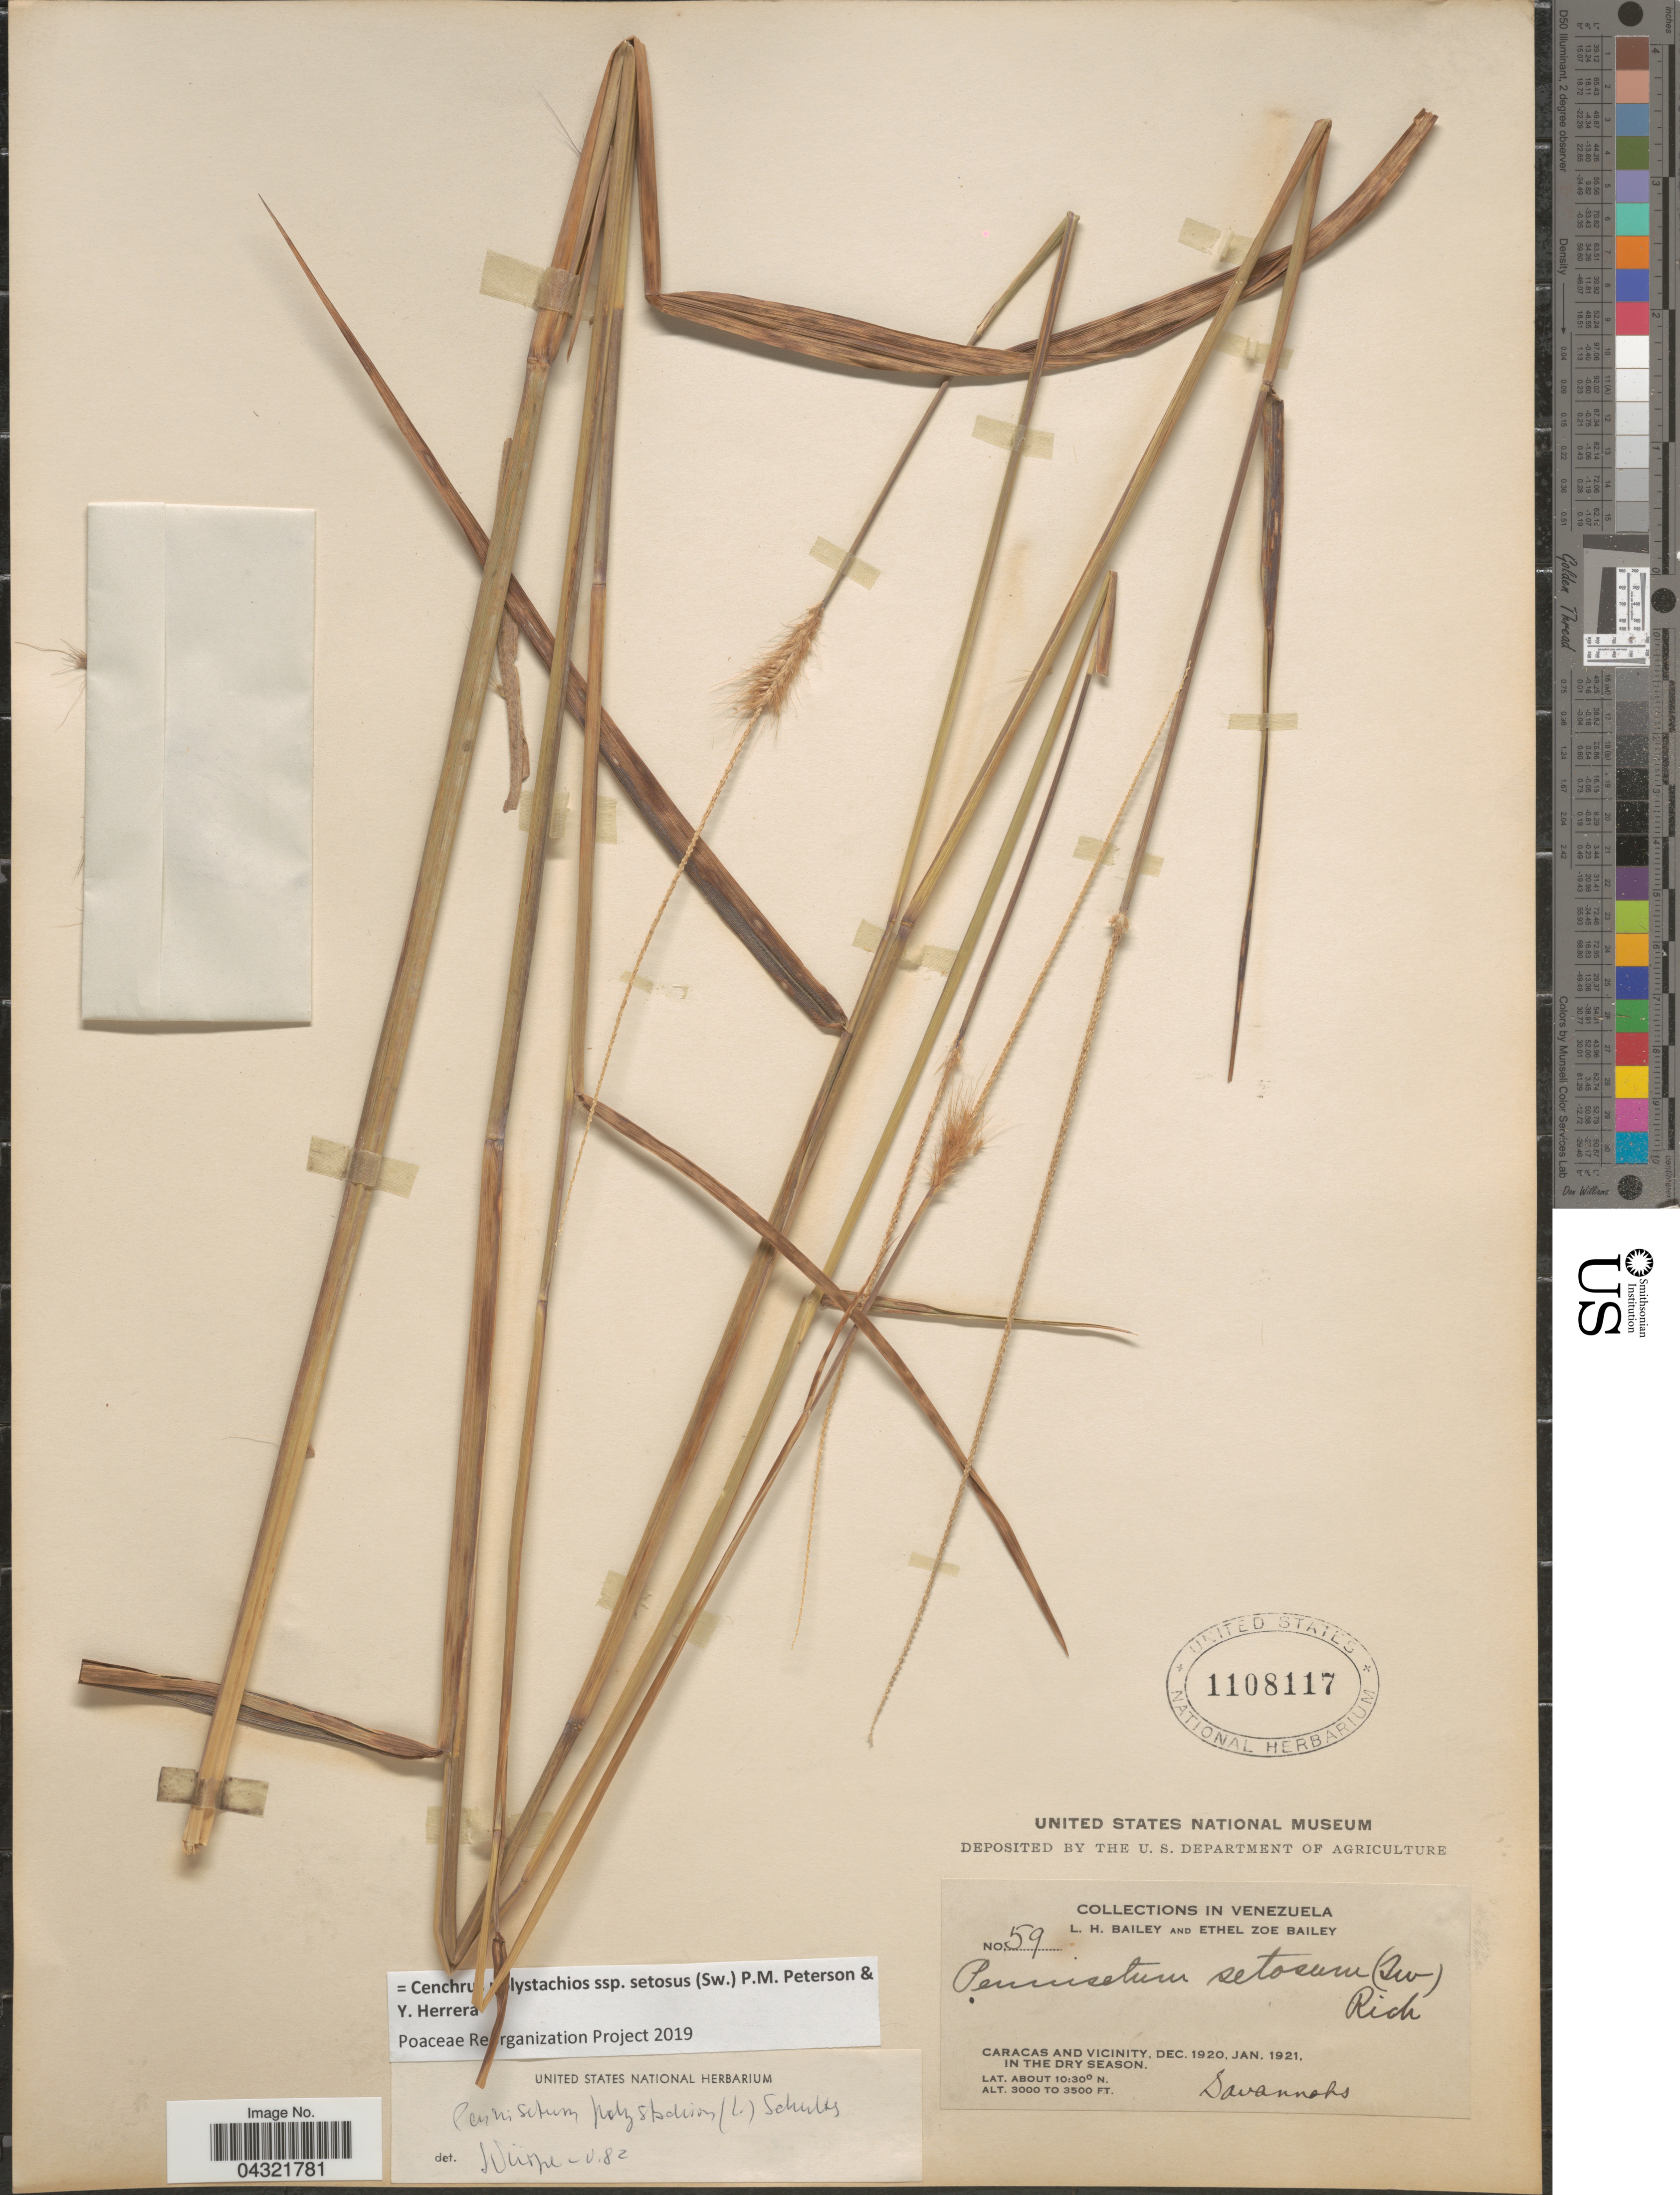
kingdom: Plantae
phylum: Tracheophyta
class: Liliopsida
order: Poales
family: Poaceae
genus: Cenchrus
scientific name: Cenchrus polystachios subsp. setosus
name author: (Sw.) P.M. Peterson & Y. Herrera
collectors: L. H. Bailey & E. Z. Bailey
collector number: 59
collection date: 1920-12/1921-01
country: Venezuela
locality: Caracas and vicinity. Savannahs.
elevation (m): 914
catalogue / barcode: US 1108117